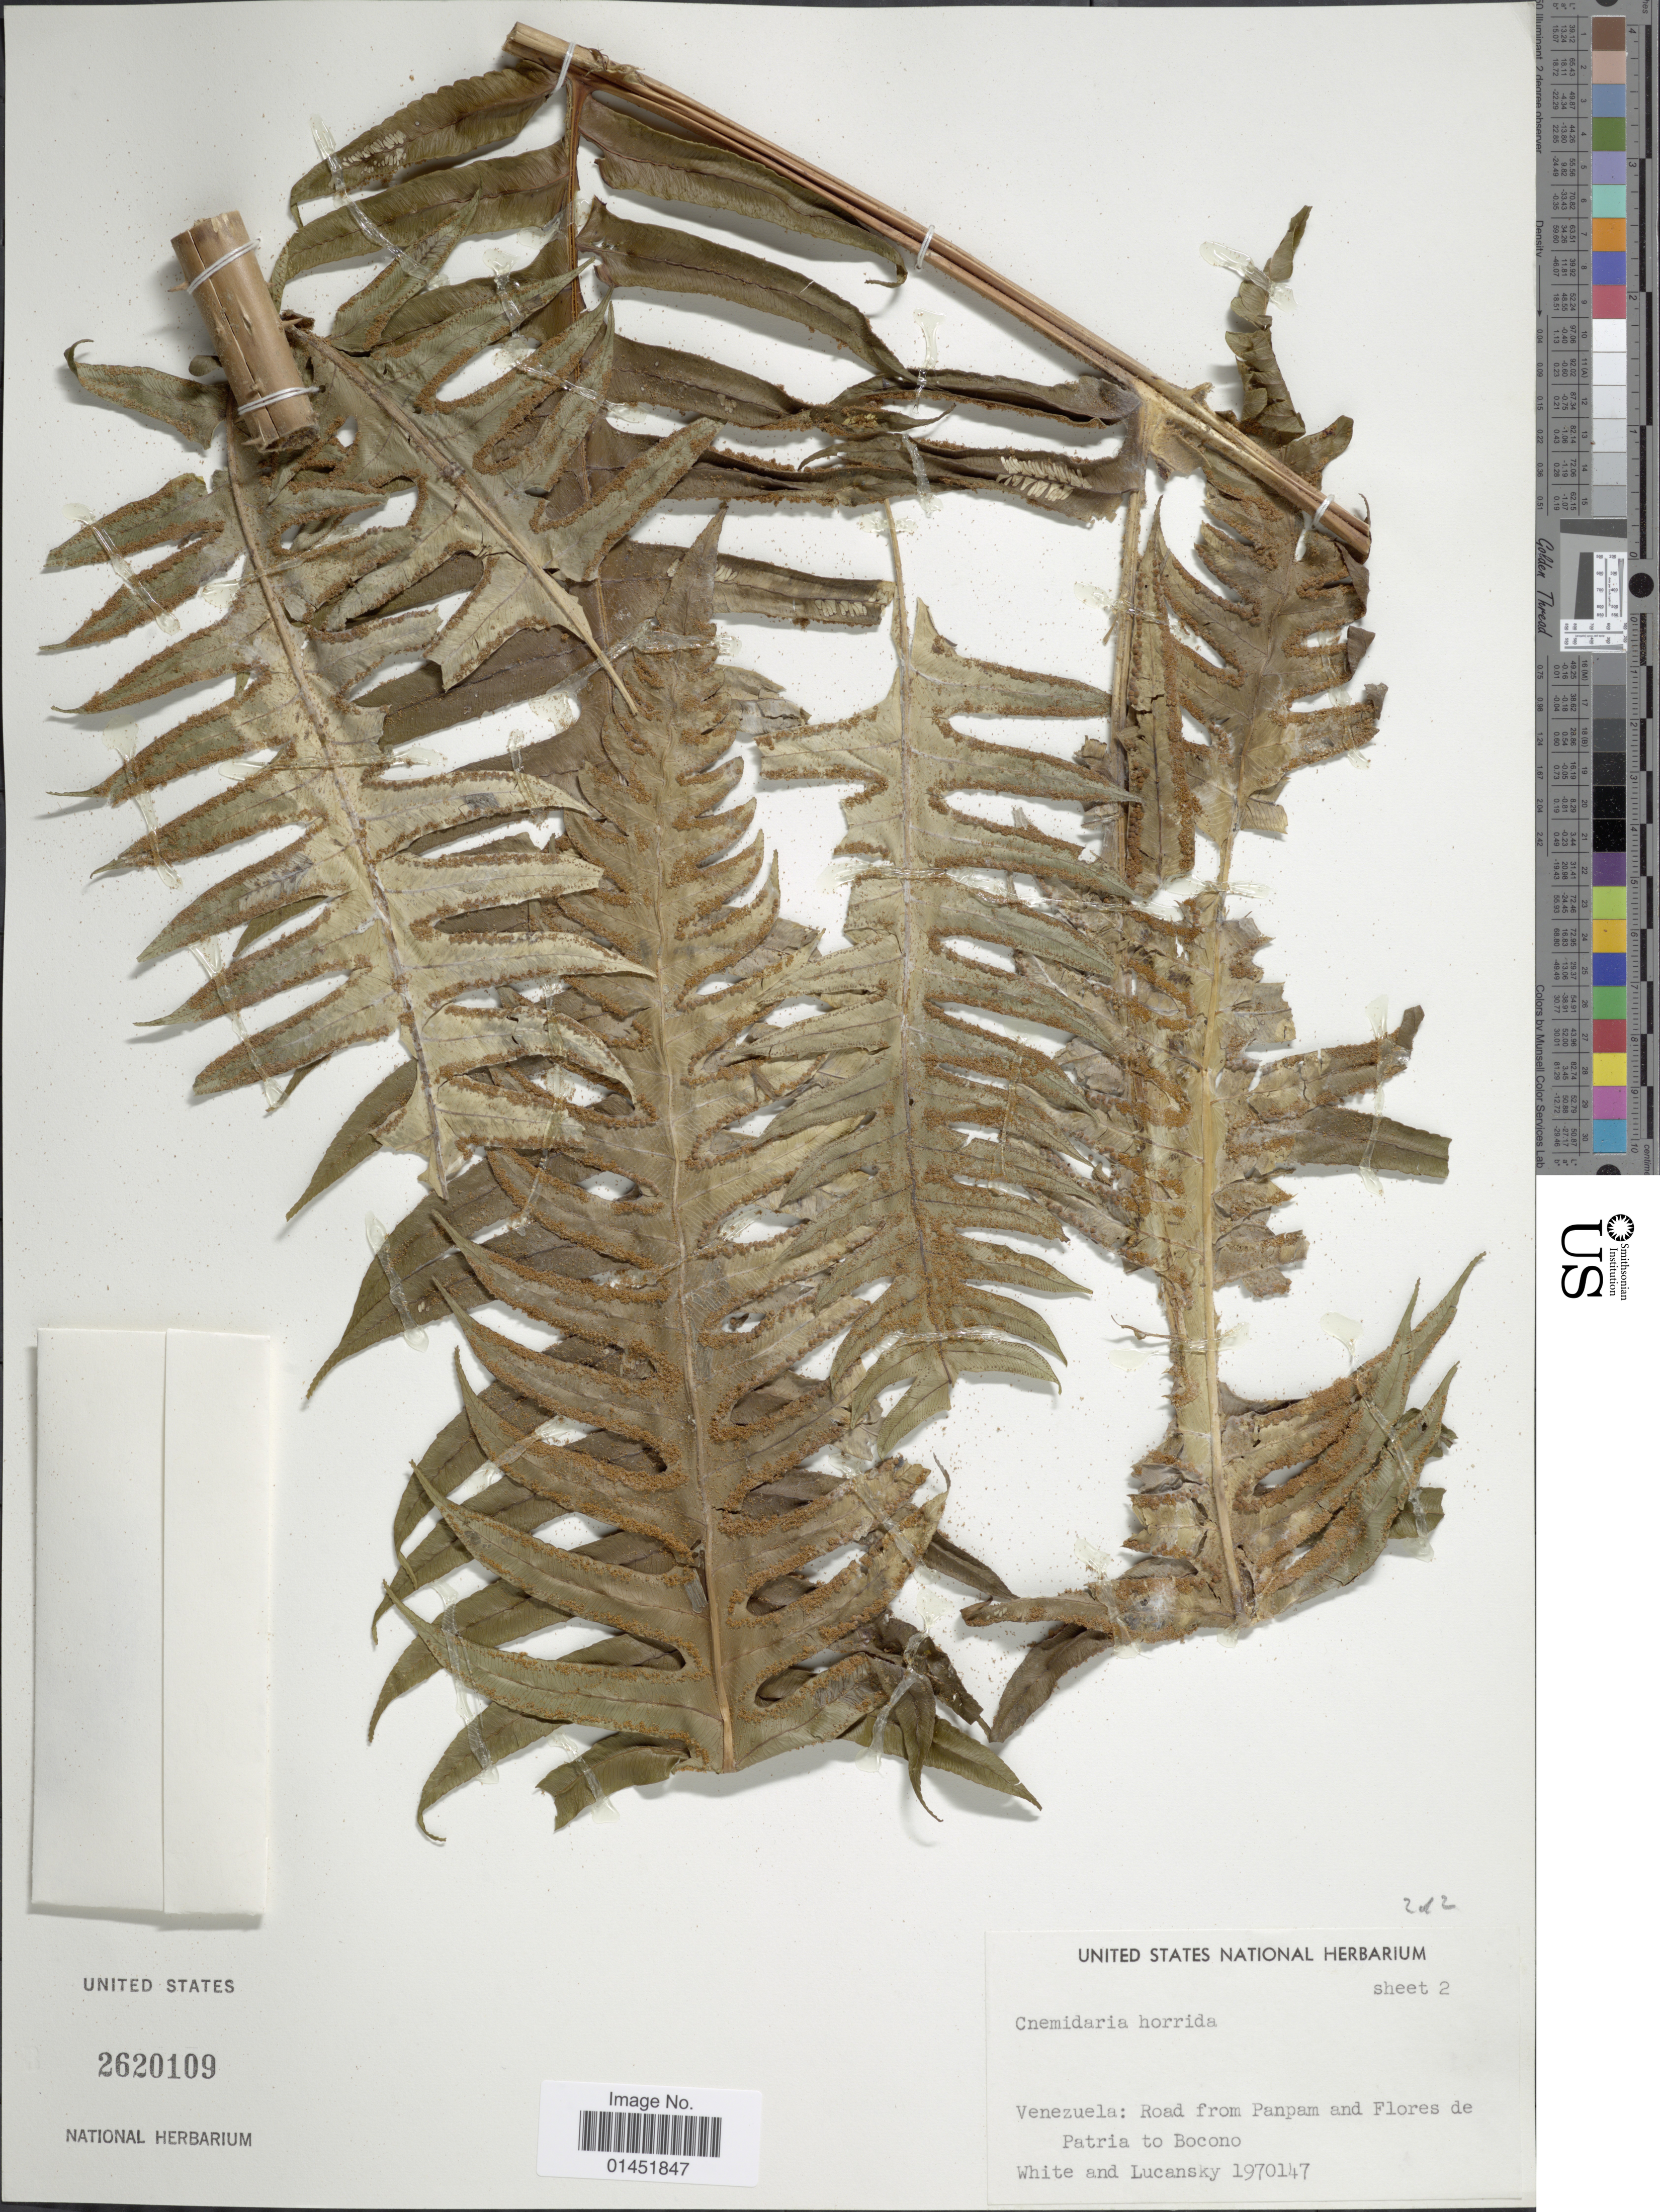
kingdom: Plantae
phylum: Tracheophyta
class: Polypodiopsida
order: Cyatheales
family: Cyatheaceae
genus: Cyathea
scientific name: Cyathea horrida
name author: (L.) Sm.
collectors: O. E. White & Lucansky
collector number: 1970147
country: Venezuela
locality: Road from Panpam and Flores de Patria to Bocono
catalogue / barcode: US 2620109